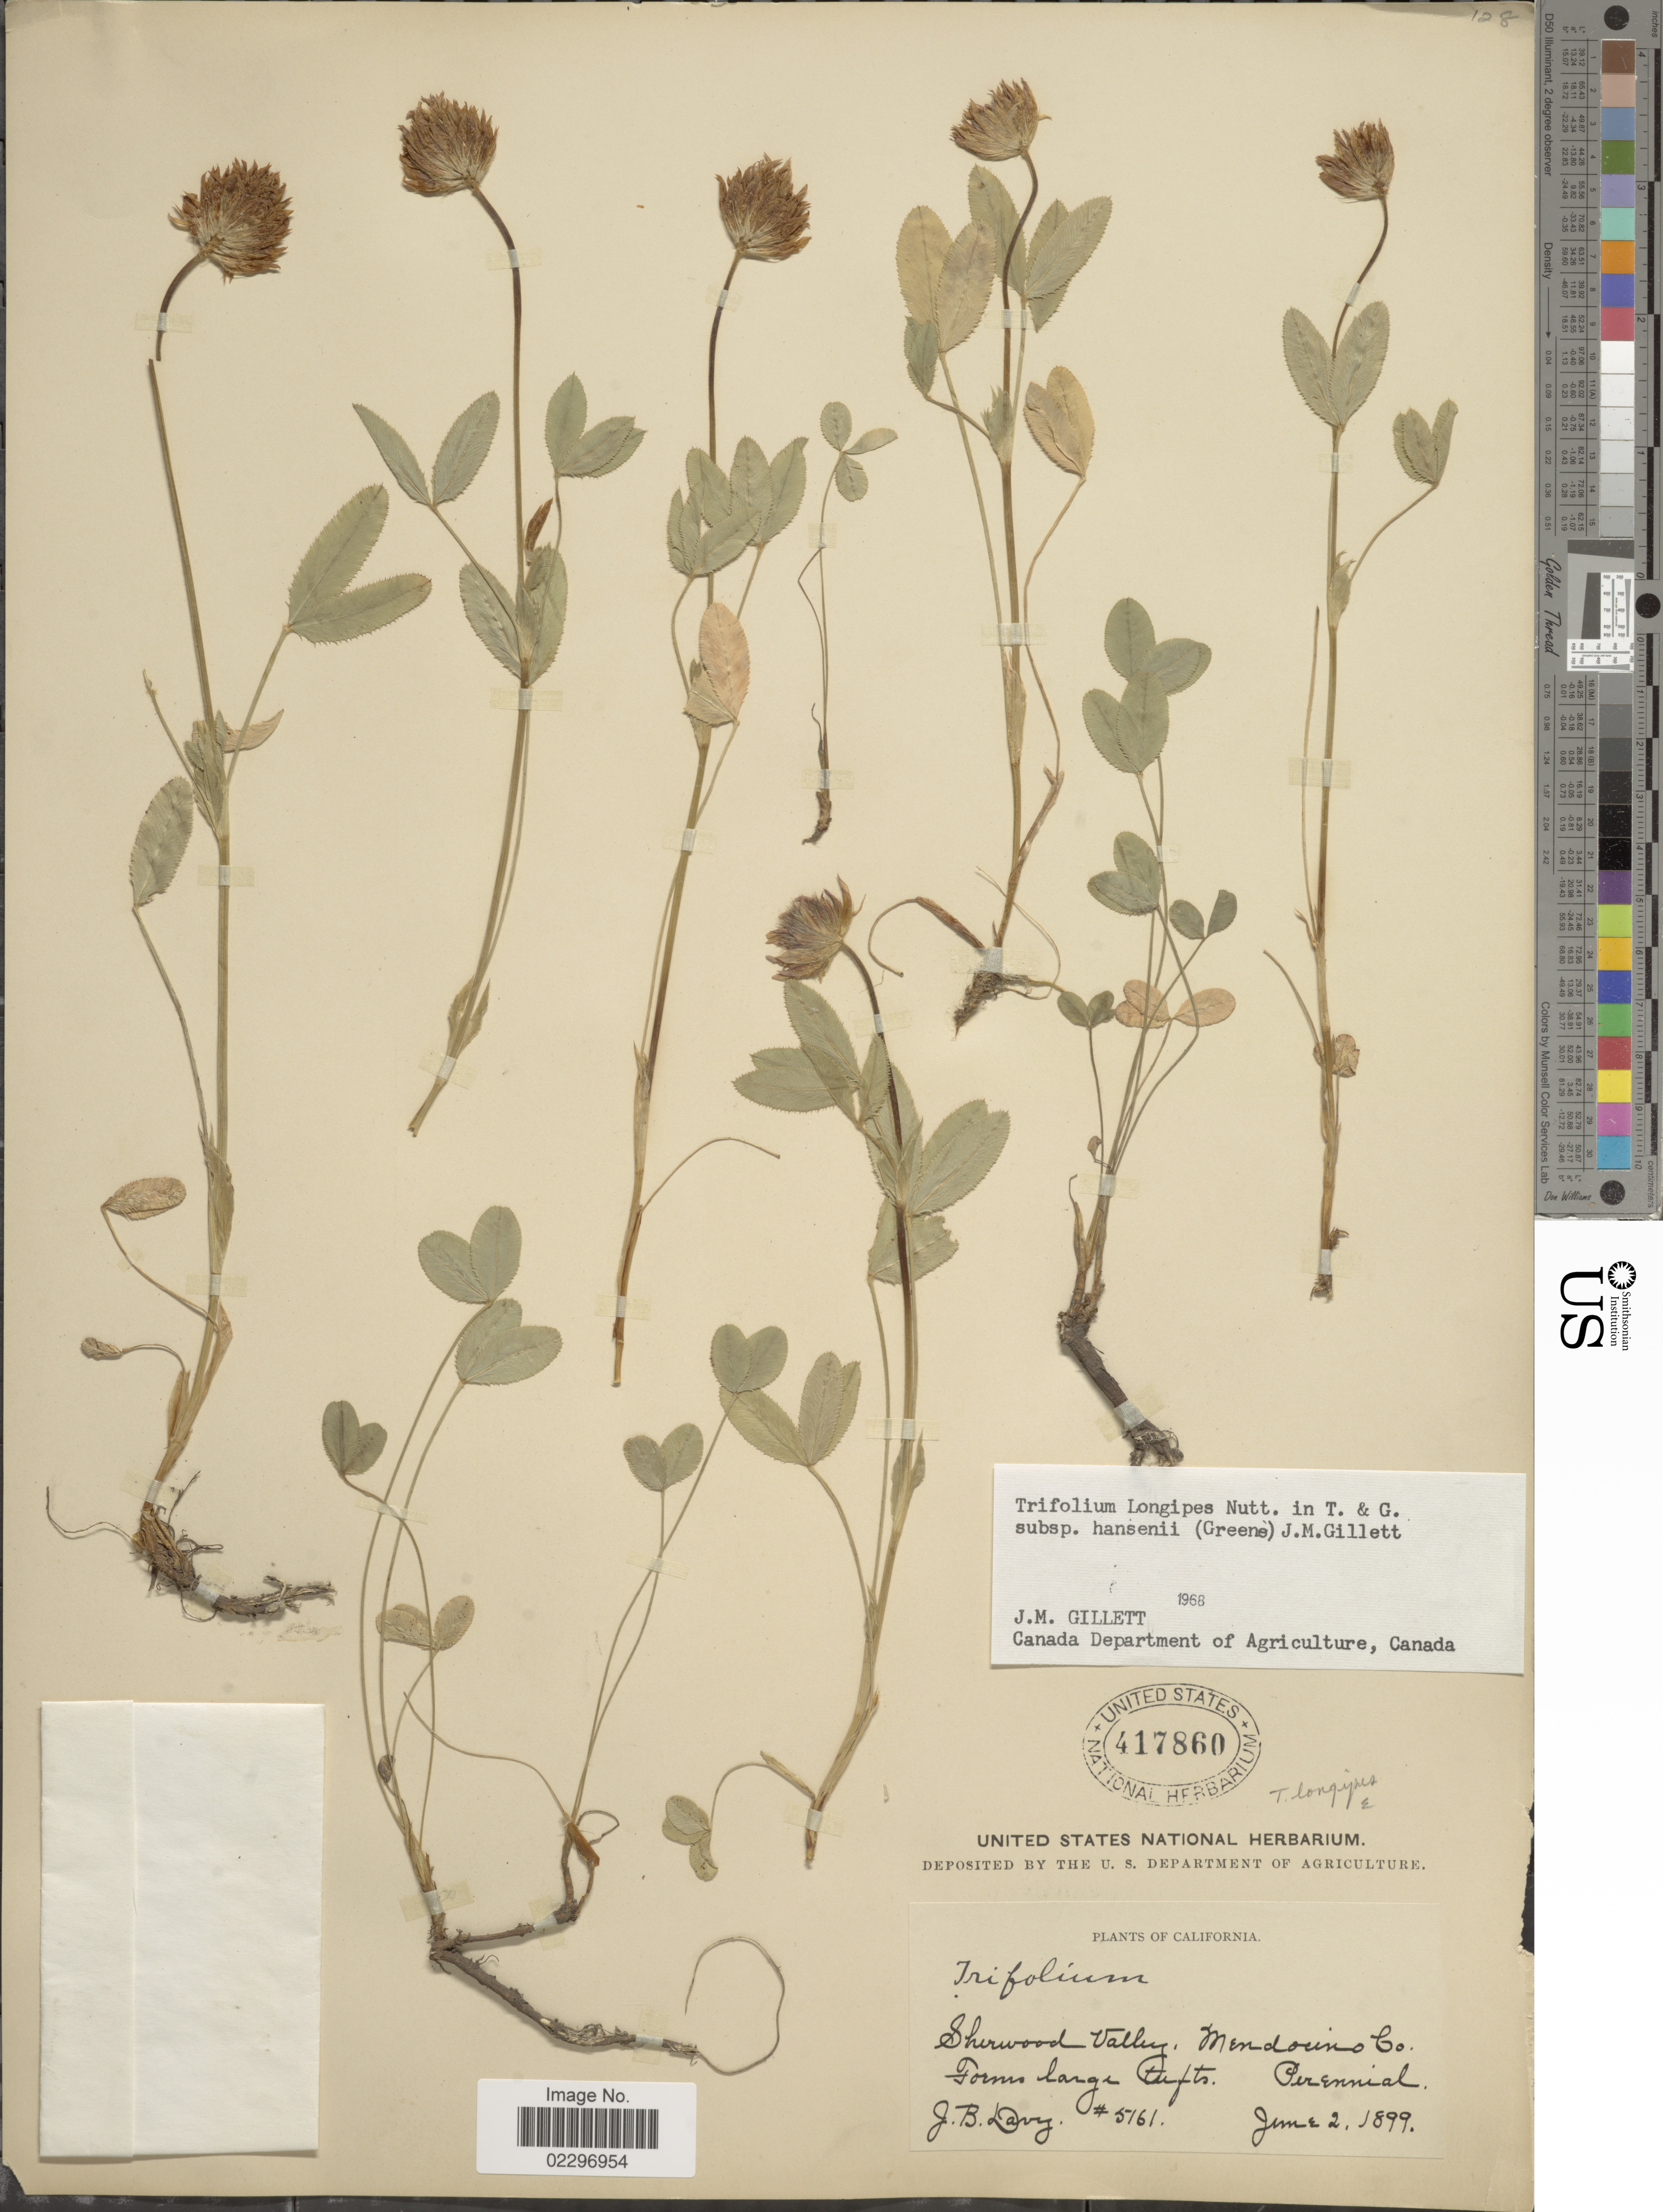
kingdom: Plantae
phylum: Tracheophyta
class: Magnoliopsida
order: Fabales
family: Fabaceae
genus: Trifolium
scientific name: Trifolium longipes subsp. hansenii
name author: (Greene) J.M. Gillett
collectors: J. Burtt Davy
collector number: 5161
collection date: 1899-06-02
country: United States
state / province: California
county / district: Mendocino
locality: Sherwood Valley, Mendocino Co.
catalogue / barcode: US 417860